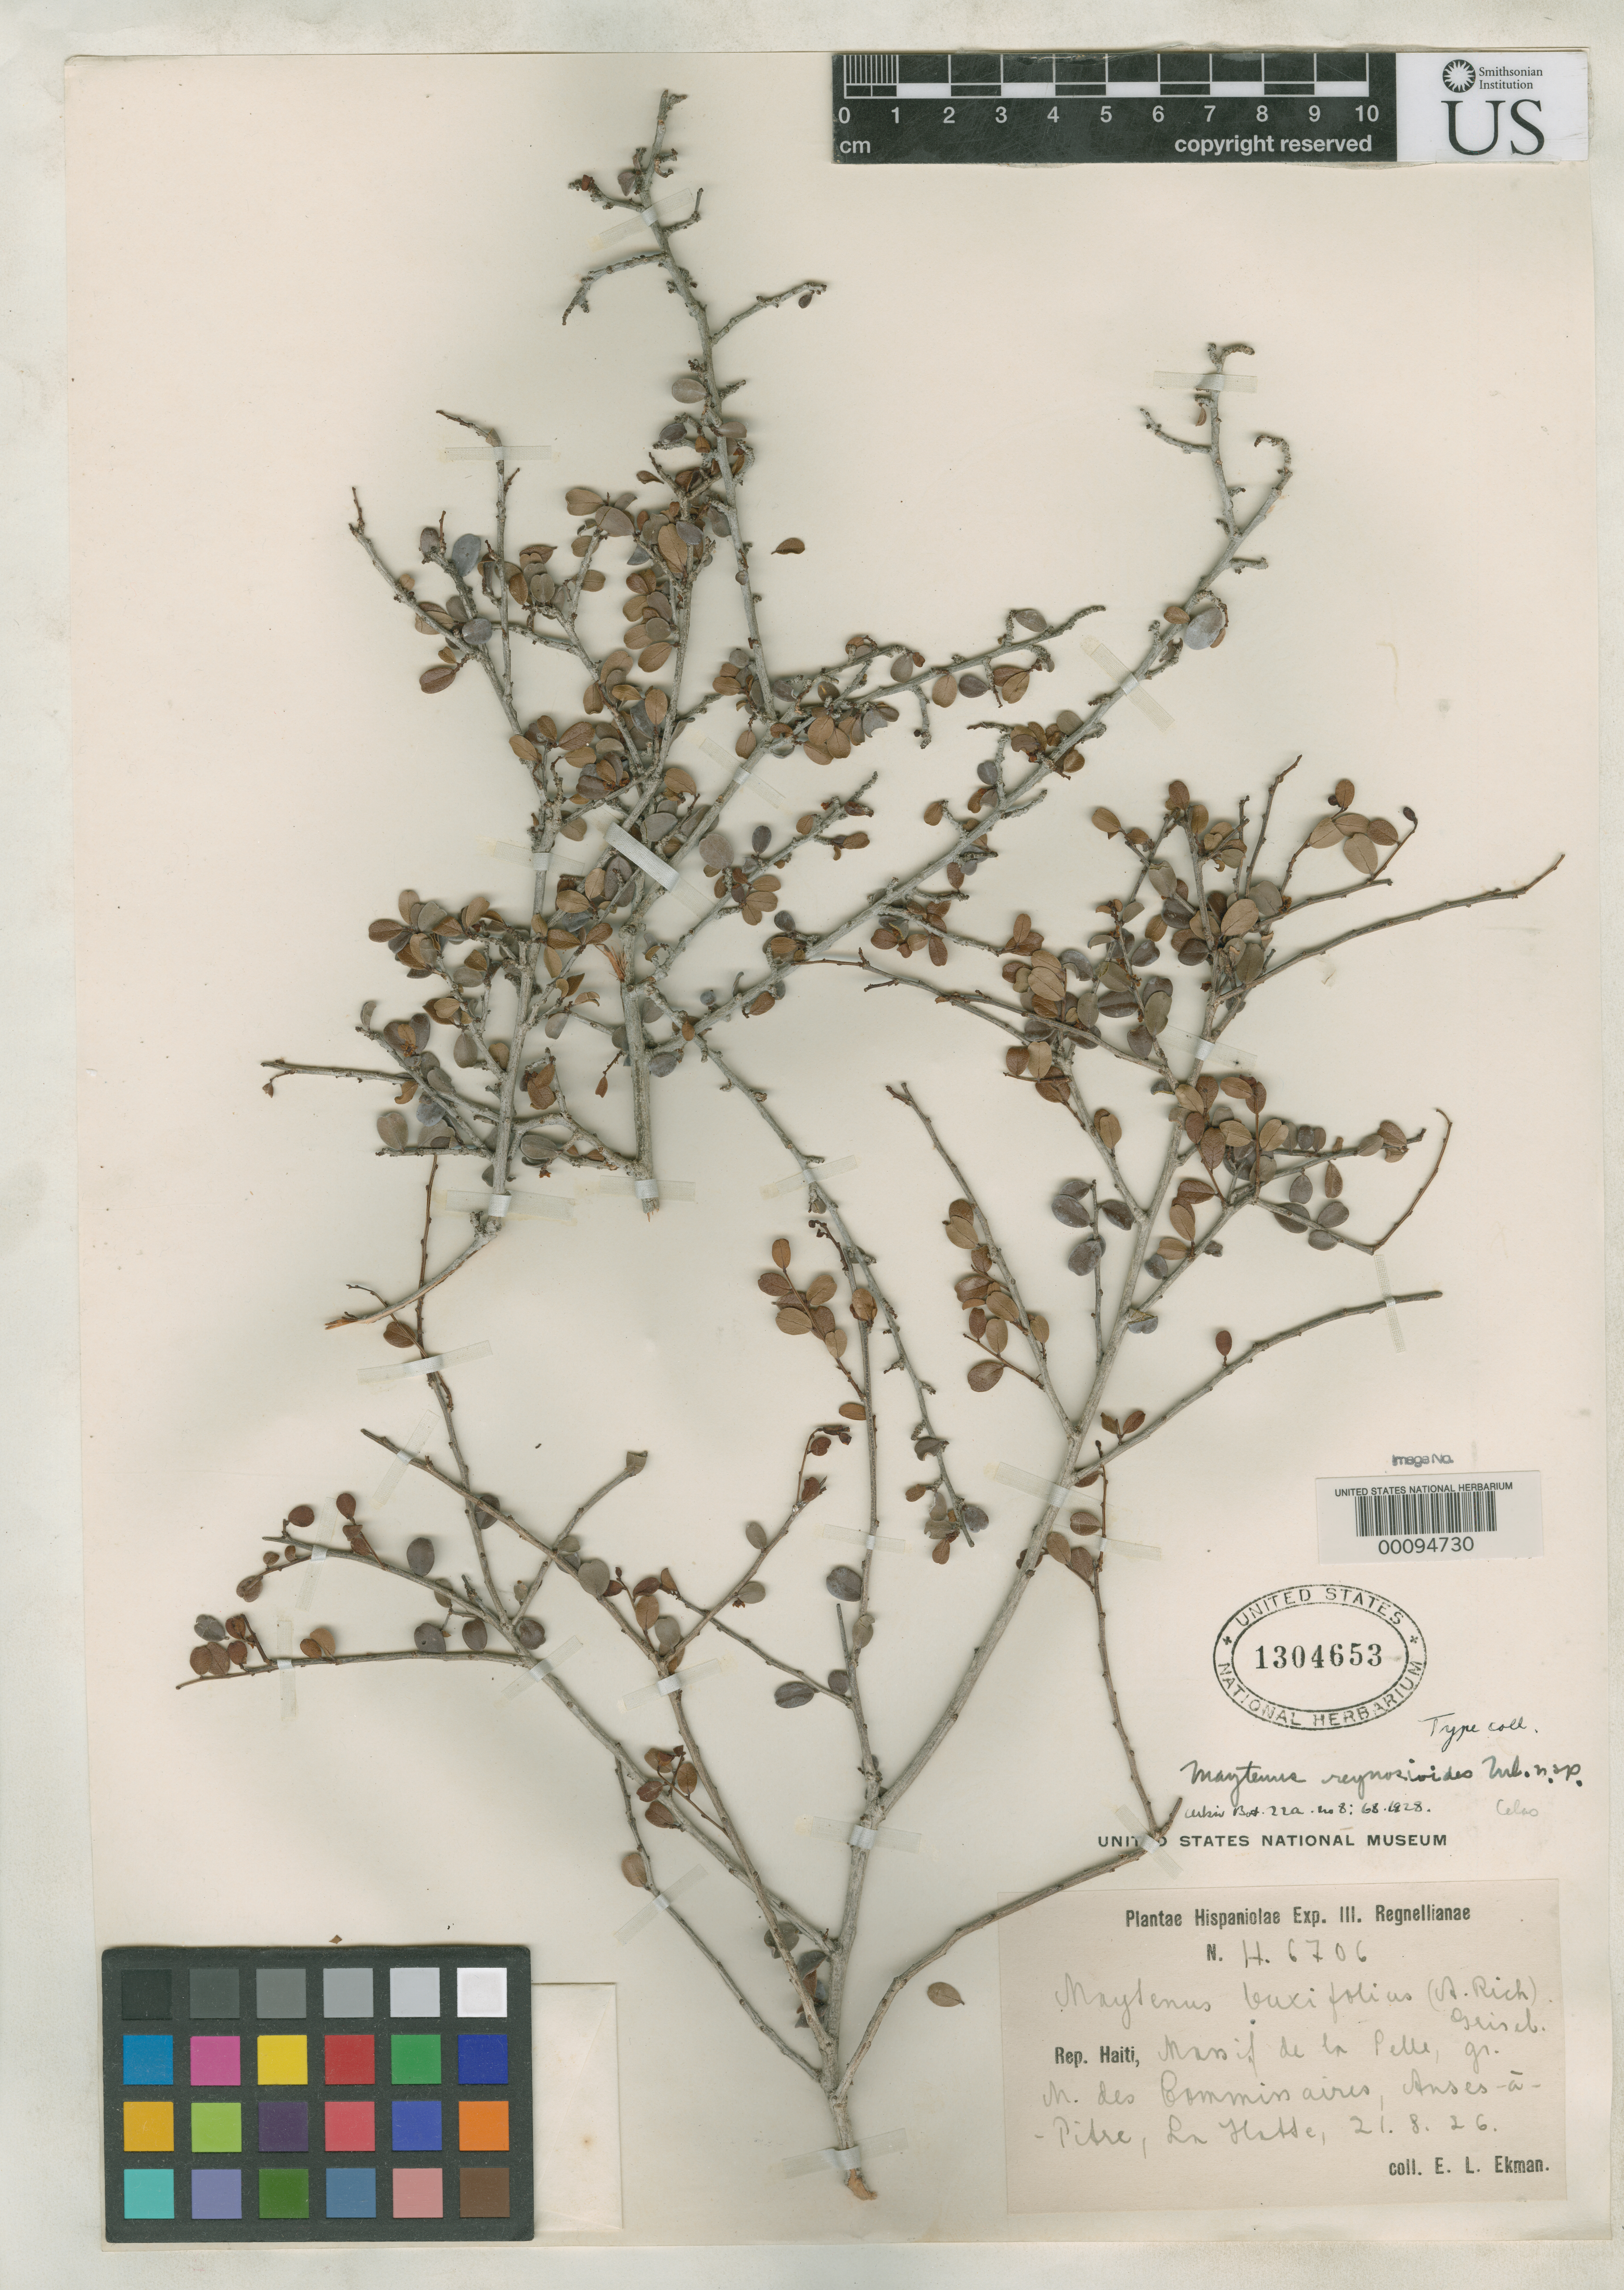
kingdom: Plantae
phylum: Tracheophyta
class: Magnoliopsida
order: Celastrales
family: Celastraceae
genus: Maytenus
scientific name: Maytenus reynosioides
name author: Urb.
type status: Isotype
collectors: E. L. Ekman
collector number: H 6706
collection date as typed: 21 Aug 1926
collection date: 1926-08-21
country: Haiti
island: Hispaniola Island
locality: Massif de La Selle, prop Anses-a-pitre, Lahotte.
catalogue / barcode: US 1304653